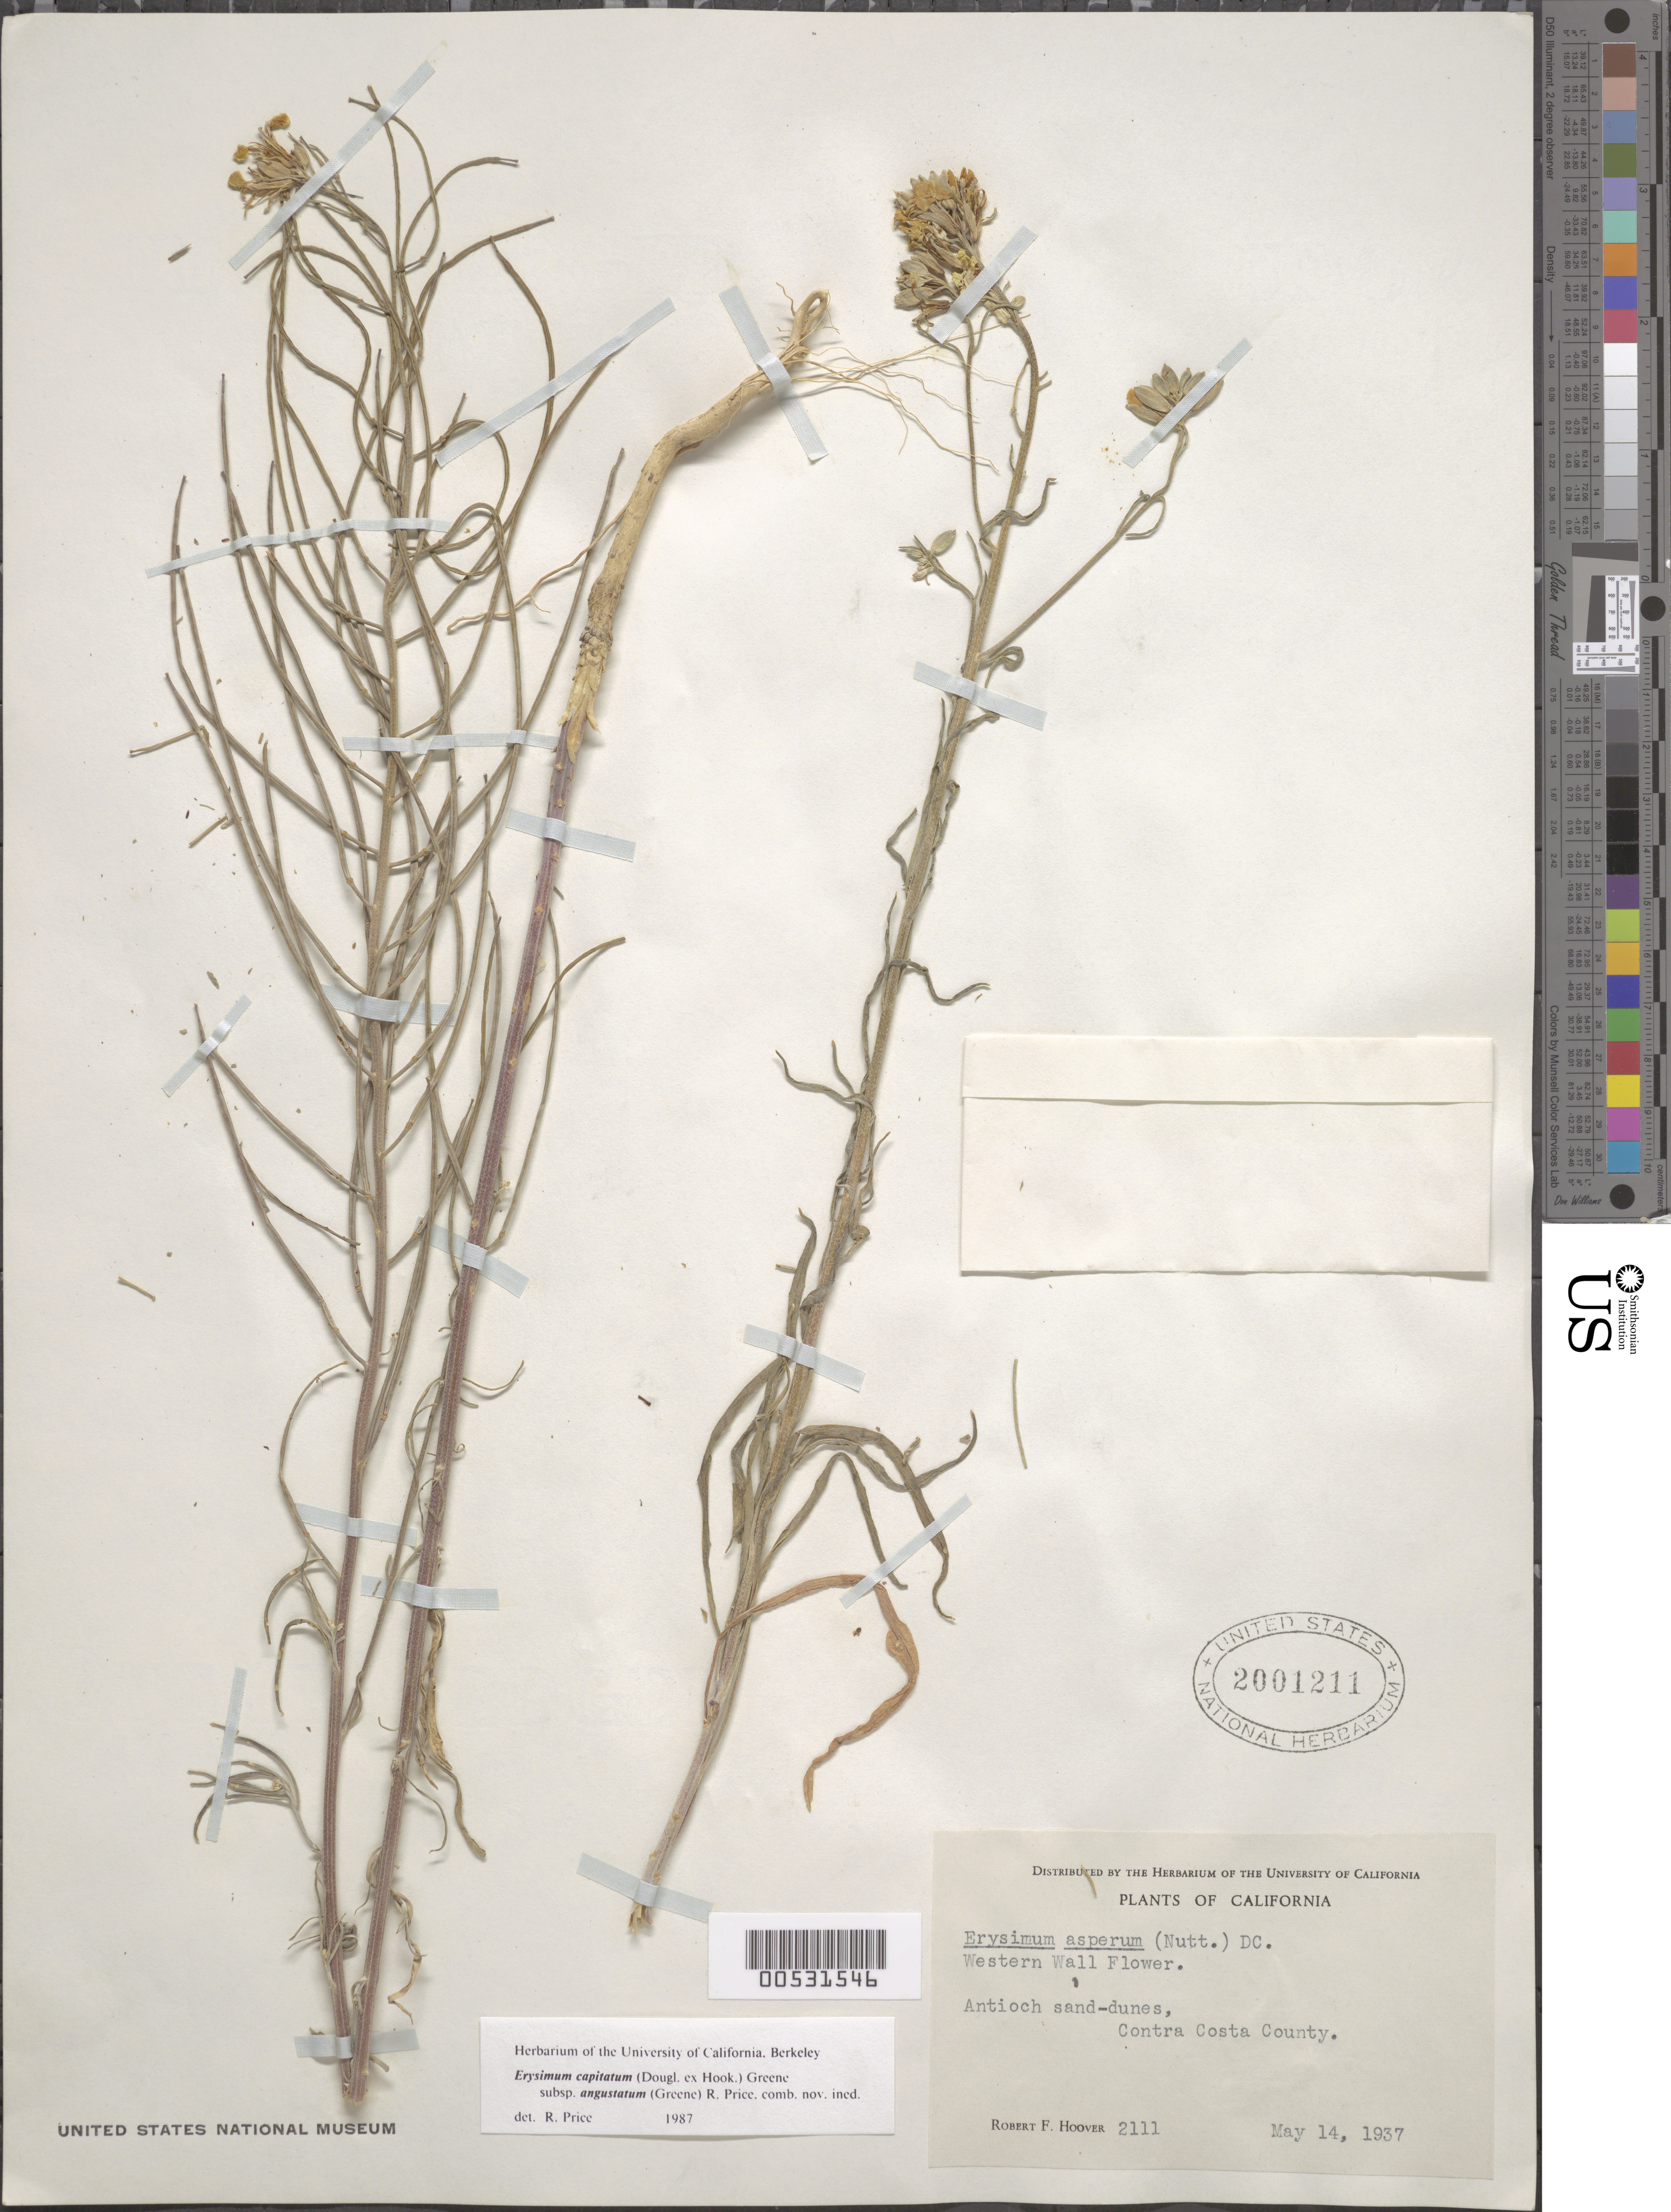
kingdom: Plantae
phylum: Tracheophyta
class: Magnoliopsida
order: Brassicales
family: Brassicaceae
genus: Erysimum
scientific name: Erysimum capitatum var. angustatum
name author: Greene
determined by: Price, R.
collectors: R. F. Hoover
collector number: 2111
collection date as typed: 14 May 1937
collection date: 1937-05-14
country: United States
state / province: California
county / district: Contra Costa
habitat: Antioch sand-dunes.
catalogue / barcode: US 2001211